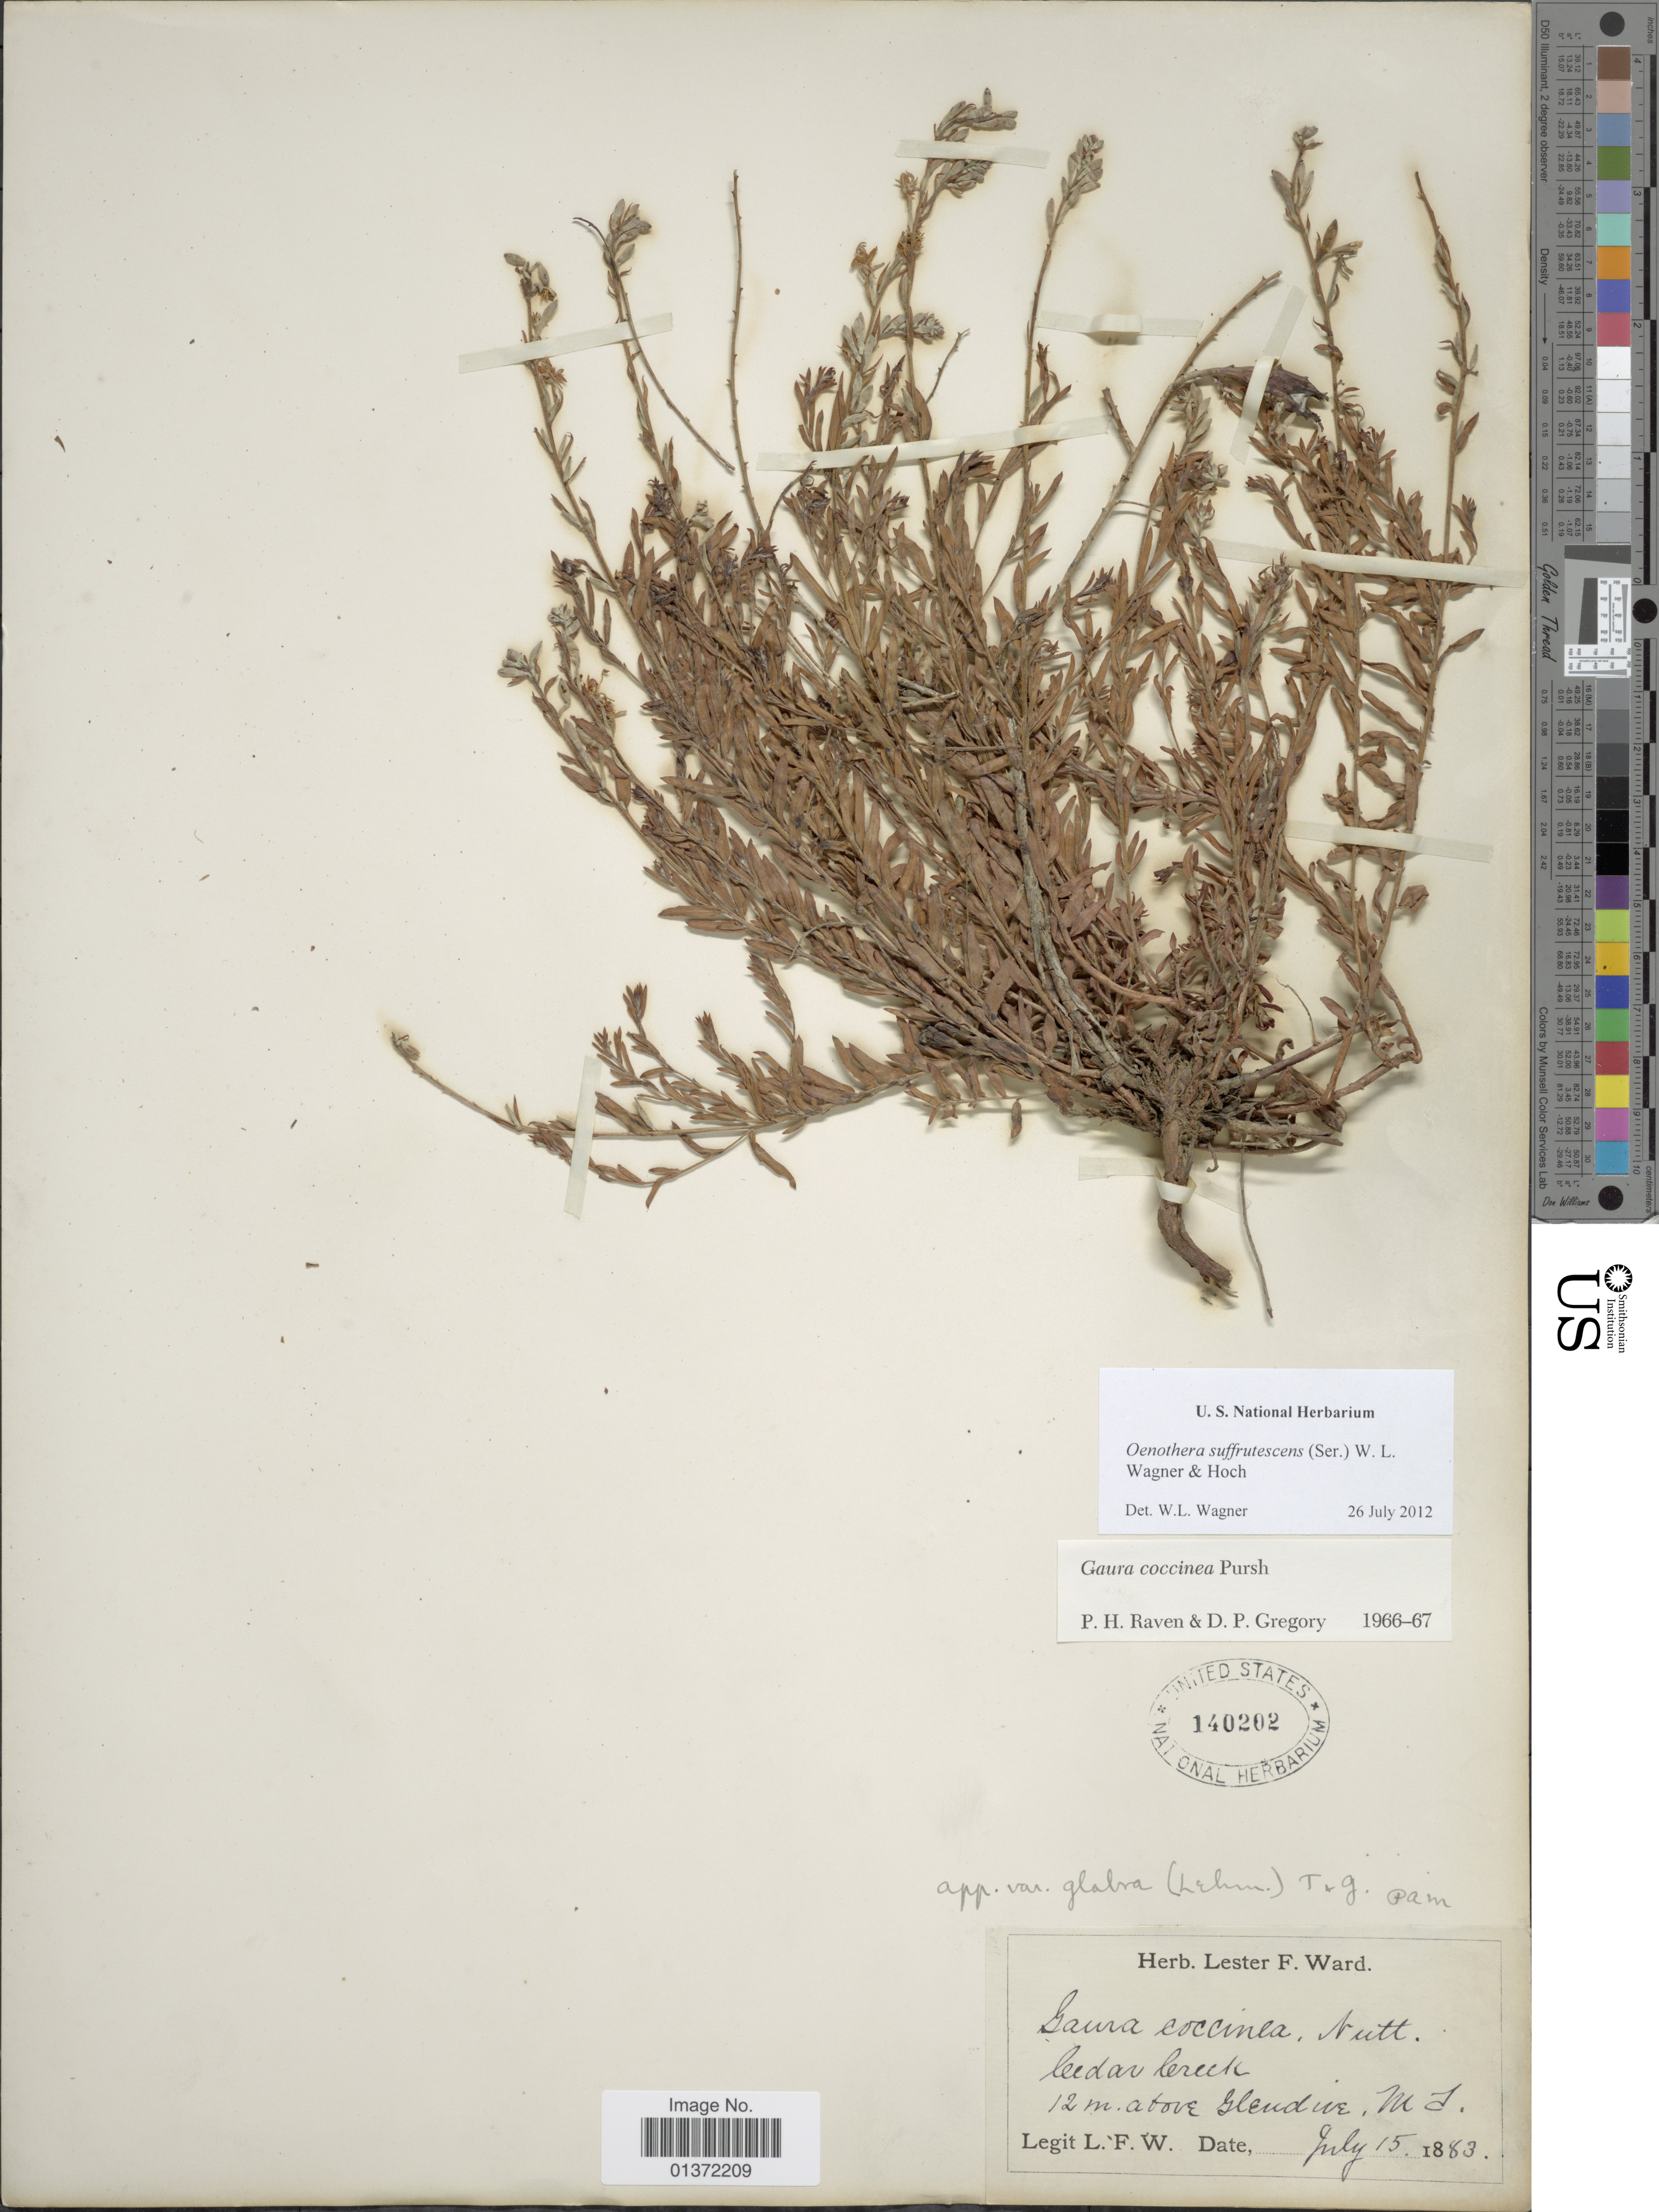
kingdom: Plantae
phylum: Tracheophyta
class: Magnoliopsida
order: Myrtales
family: Onagraceae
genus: Oenothera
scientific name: Oenothera suffrutescens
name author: (Ser.) W.L. Wagner & Hoch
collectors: L. F. Ward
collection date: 1883-07-15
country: United States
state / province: Michigan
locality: Cedar Creek, 12 m above Glendive, M.I.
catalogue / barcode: US 140202